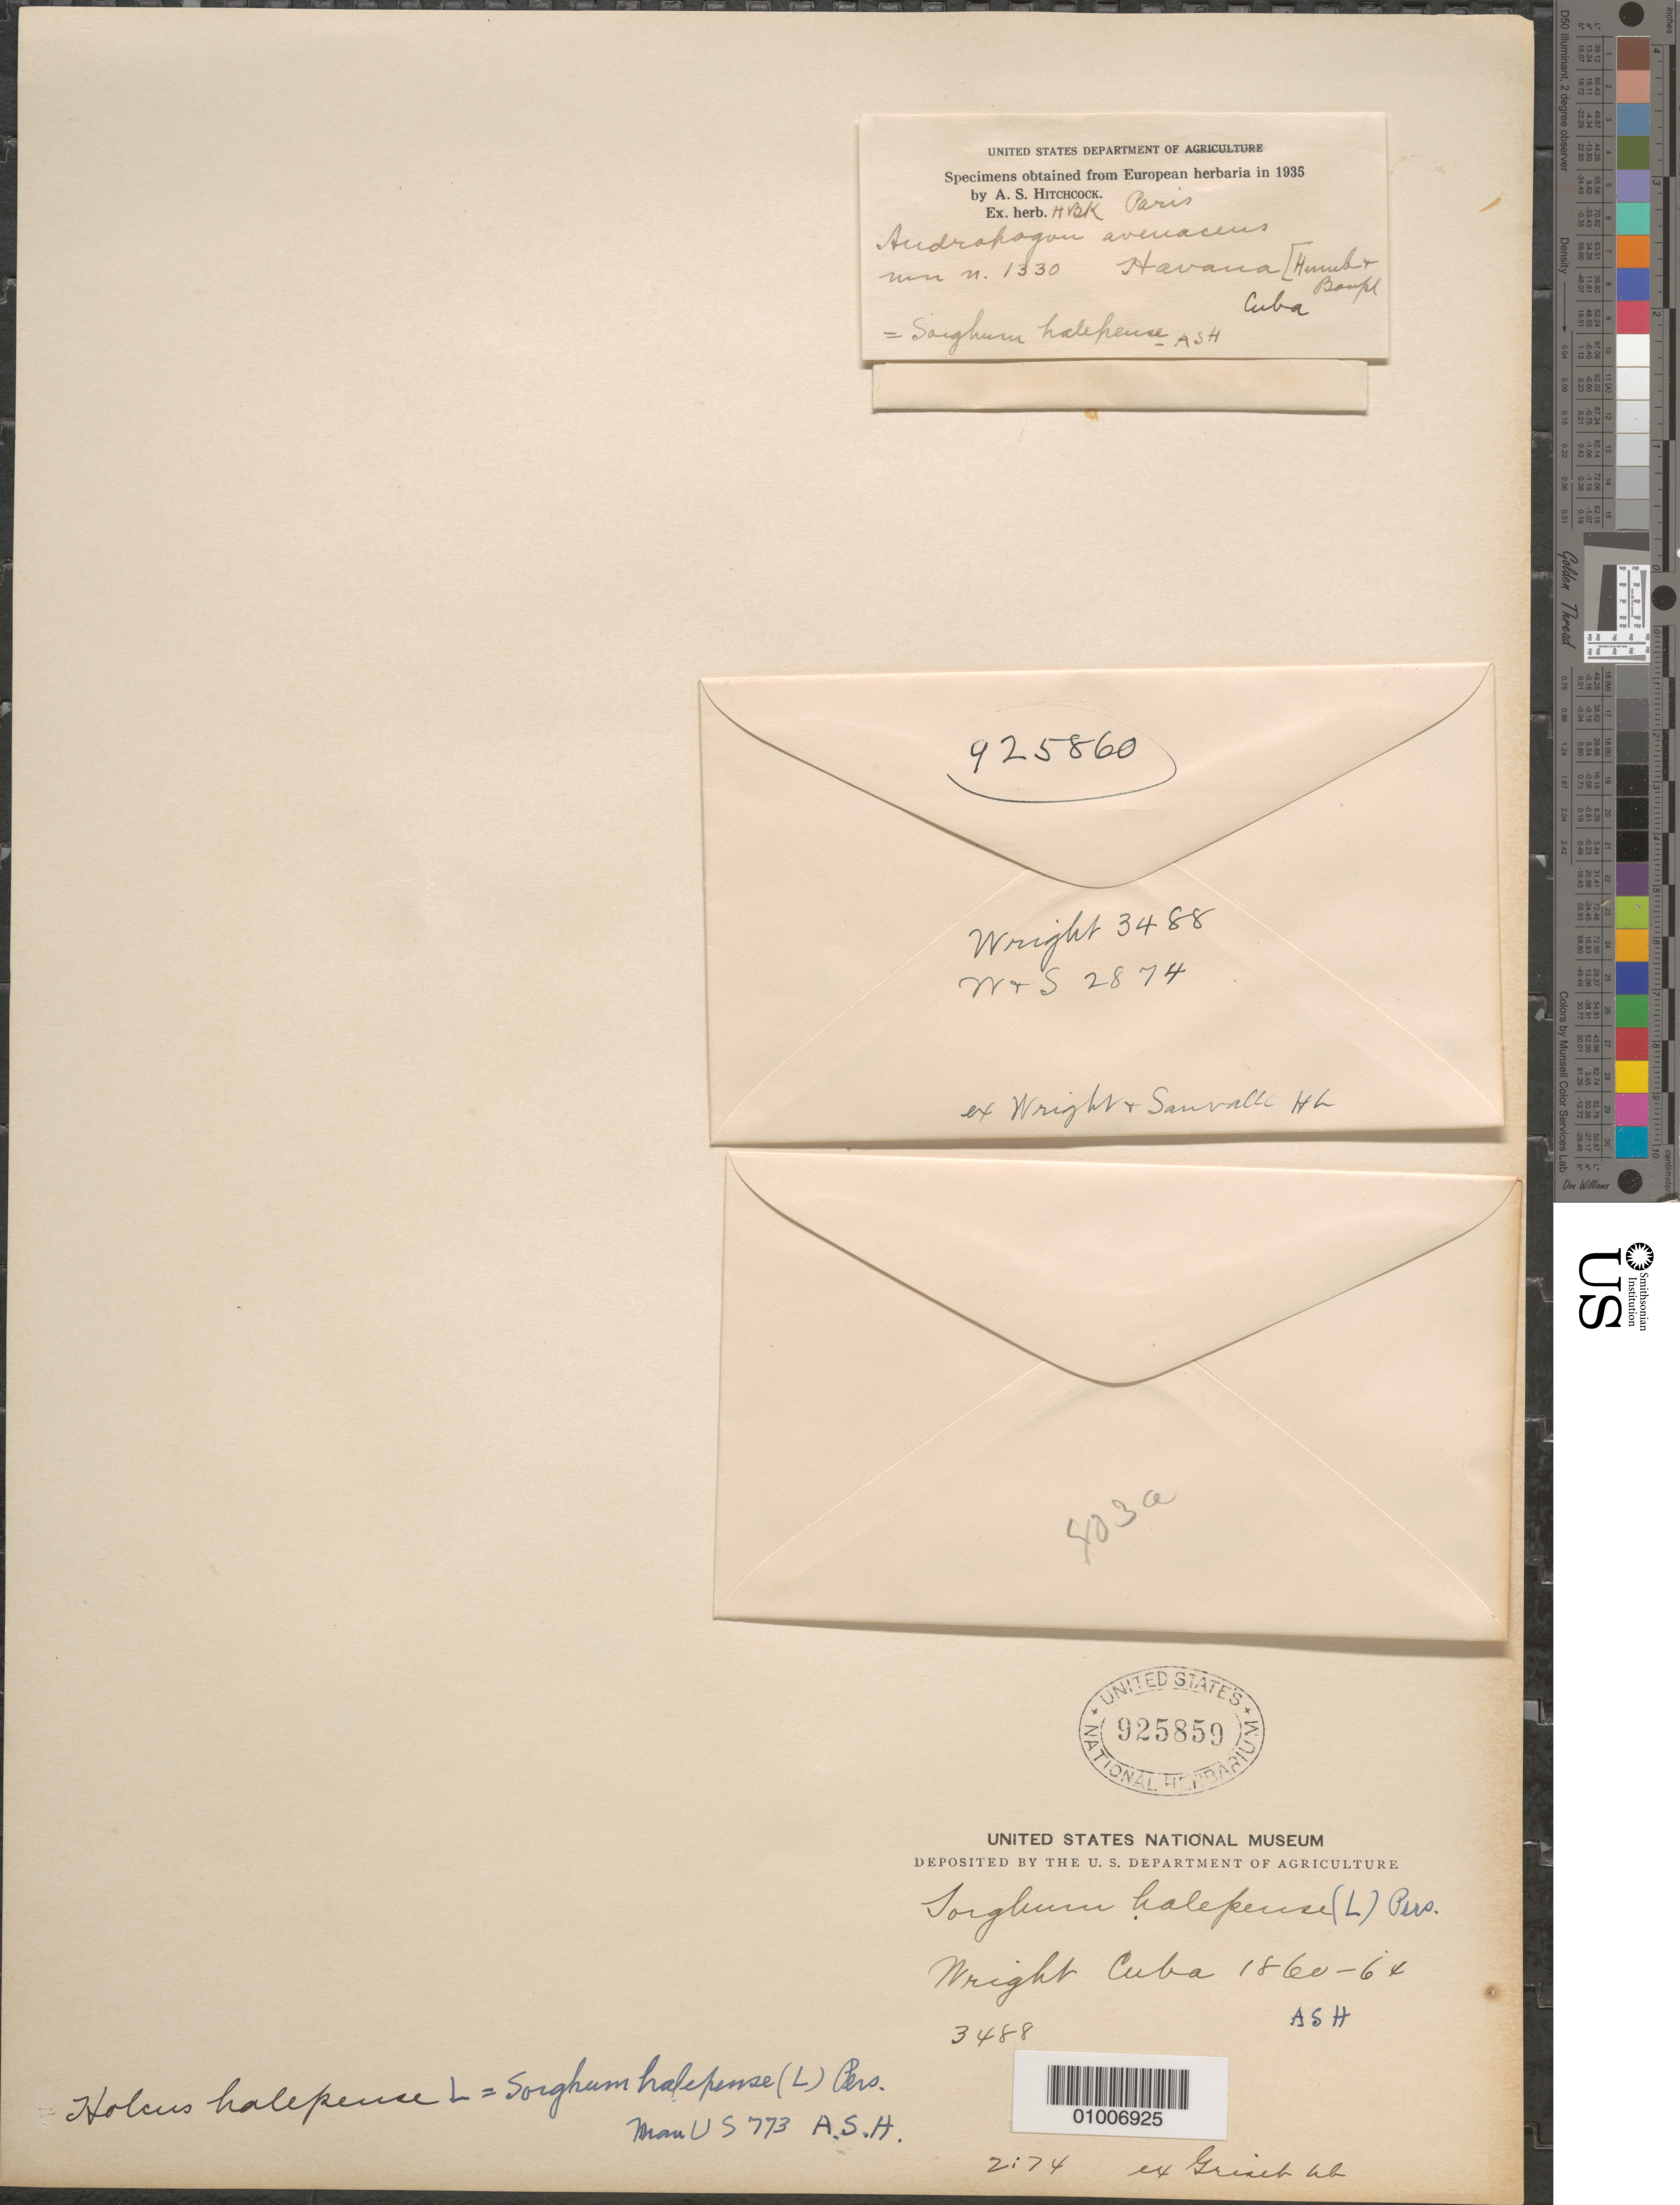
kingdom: Plantae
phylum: Tracheophyta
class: Liliopsida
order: Poales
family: Poaceae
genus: Sorghum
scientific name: Sorghum halepense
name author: (L.) Pers.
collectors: C. Wright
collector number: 3488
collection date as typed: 1860 to 1864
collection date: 1860/1864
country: Cuba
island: Cuba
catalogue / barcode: US 925859